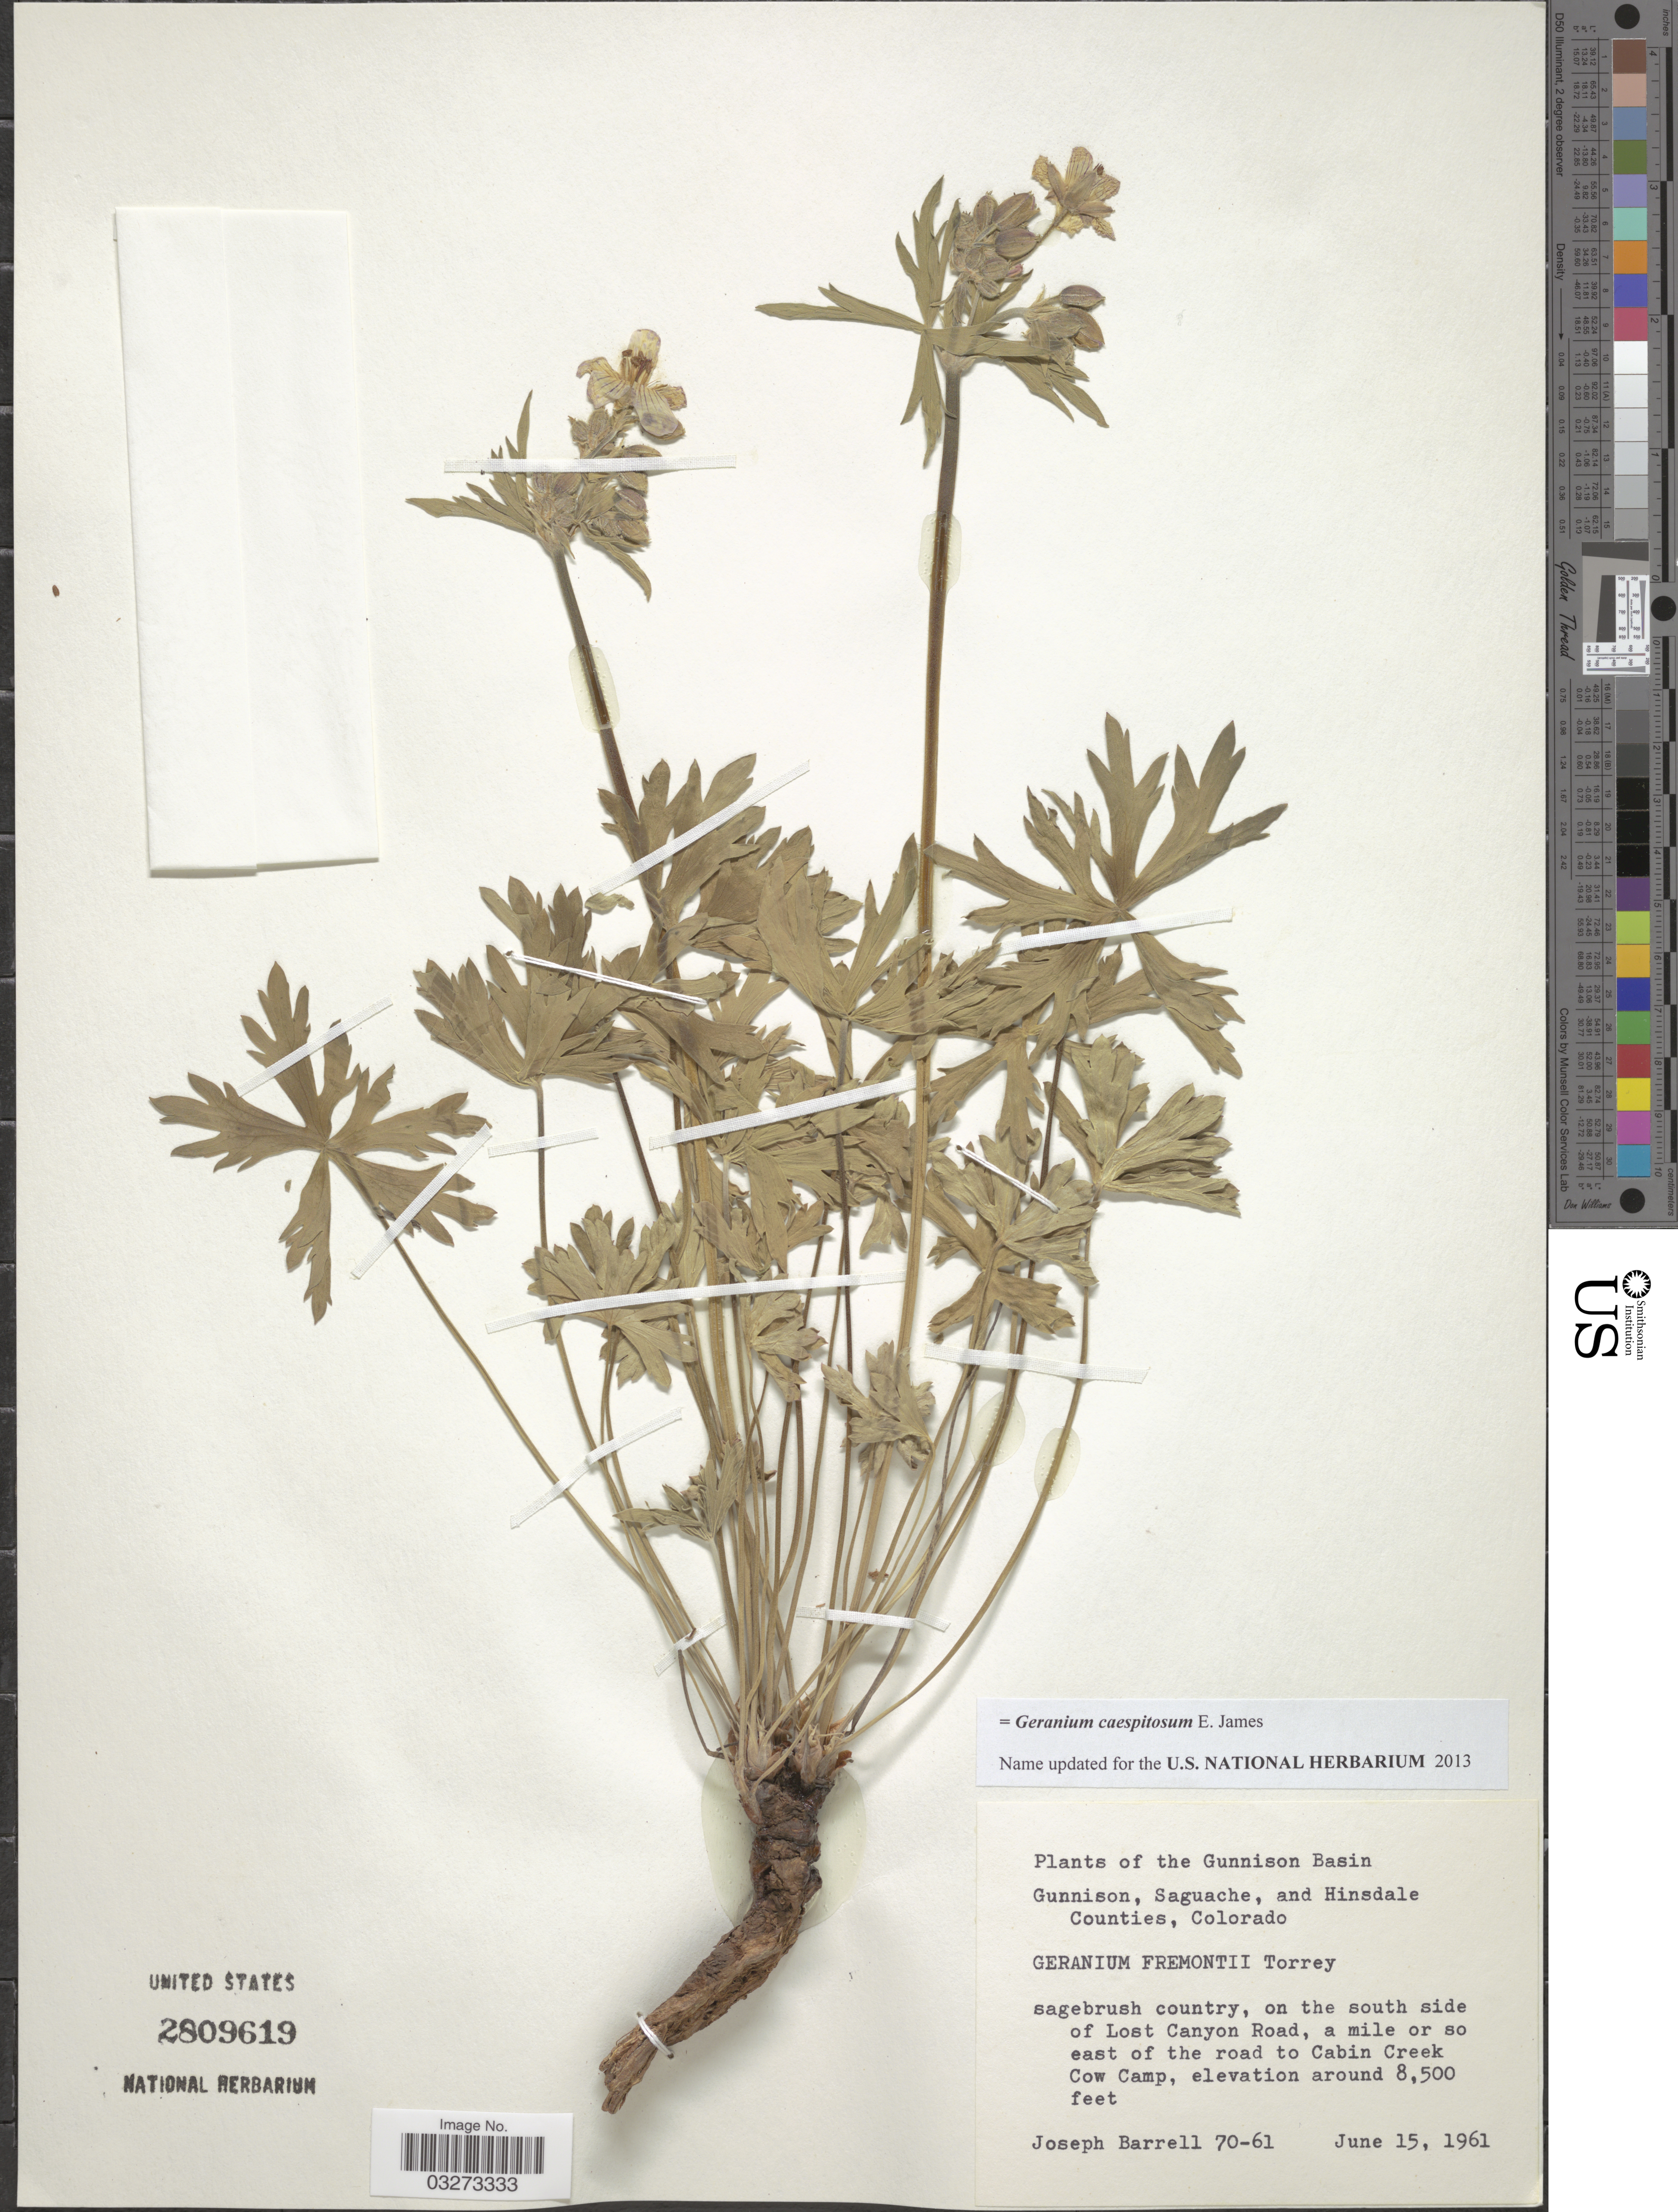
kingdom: Plantae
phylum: Tracheophyta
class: Magnoliopsida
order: Geraniales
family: Geraniaceae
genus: Geranium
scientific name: Geranium caespitosum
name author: E. James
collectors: J. Barrell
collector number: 70-61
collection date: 1961-06-15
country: United States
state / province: Colorado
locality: The Gunnison Basin. Gunnison, Saguache, and Hinsdale Counties. On the south side of Lost Canyon Road, a mile or so east of the road to Cabin Creek Cow Camp.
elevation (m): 2591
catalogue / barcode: US 2809619